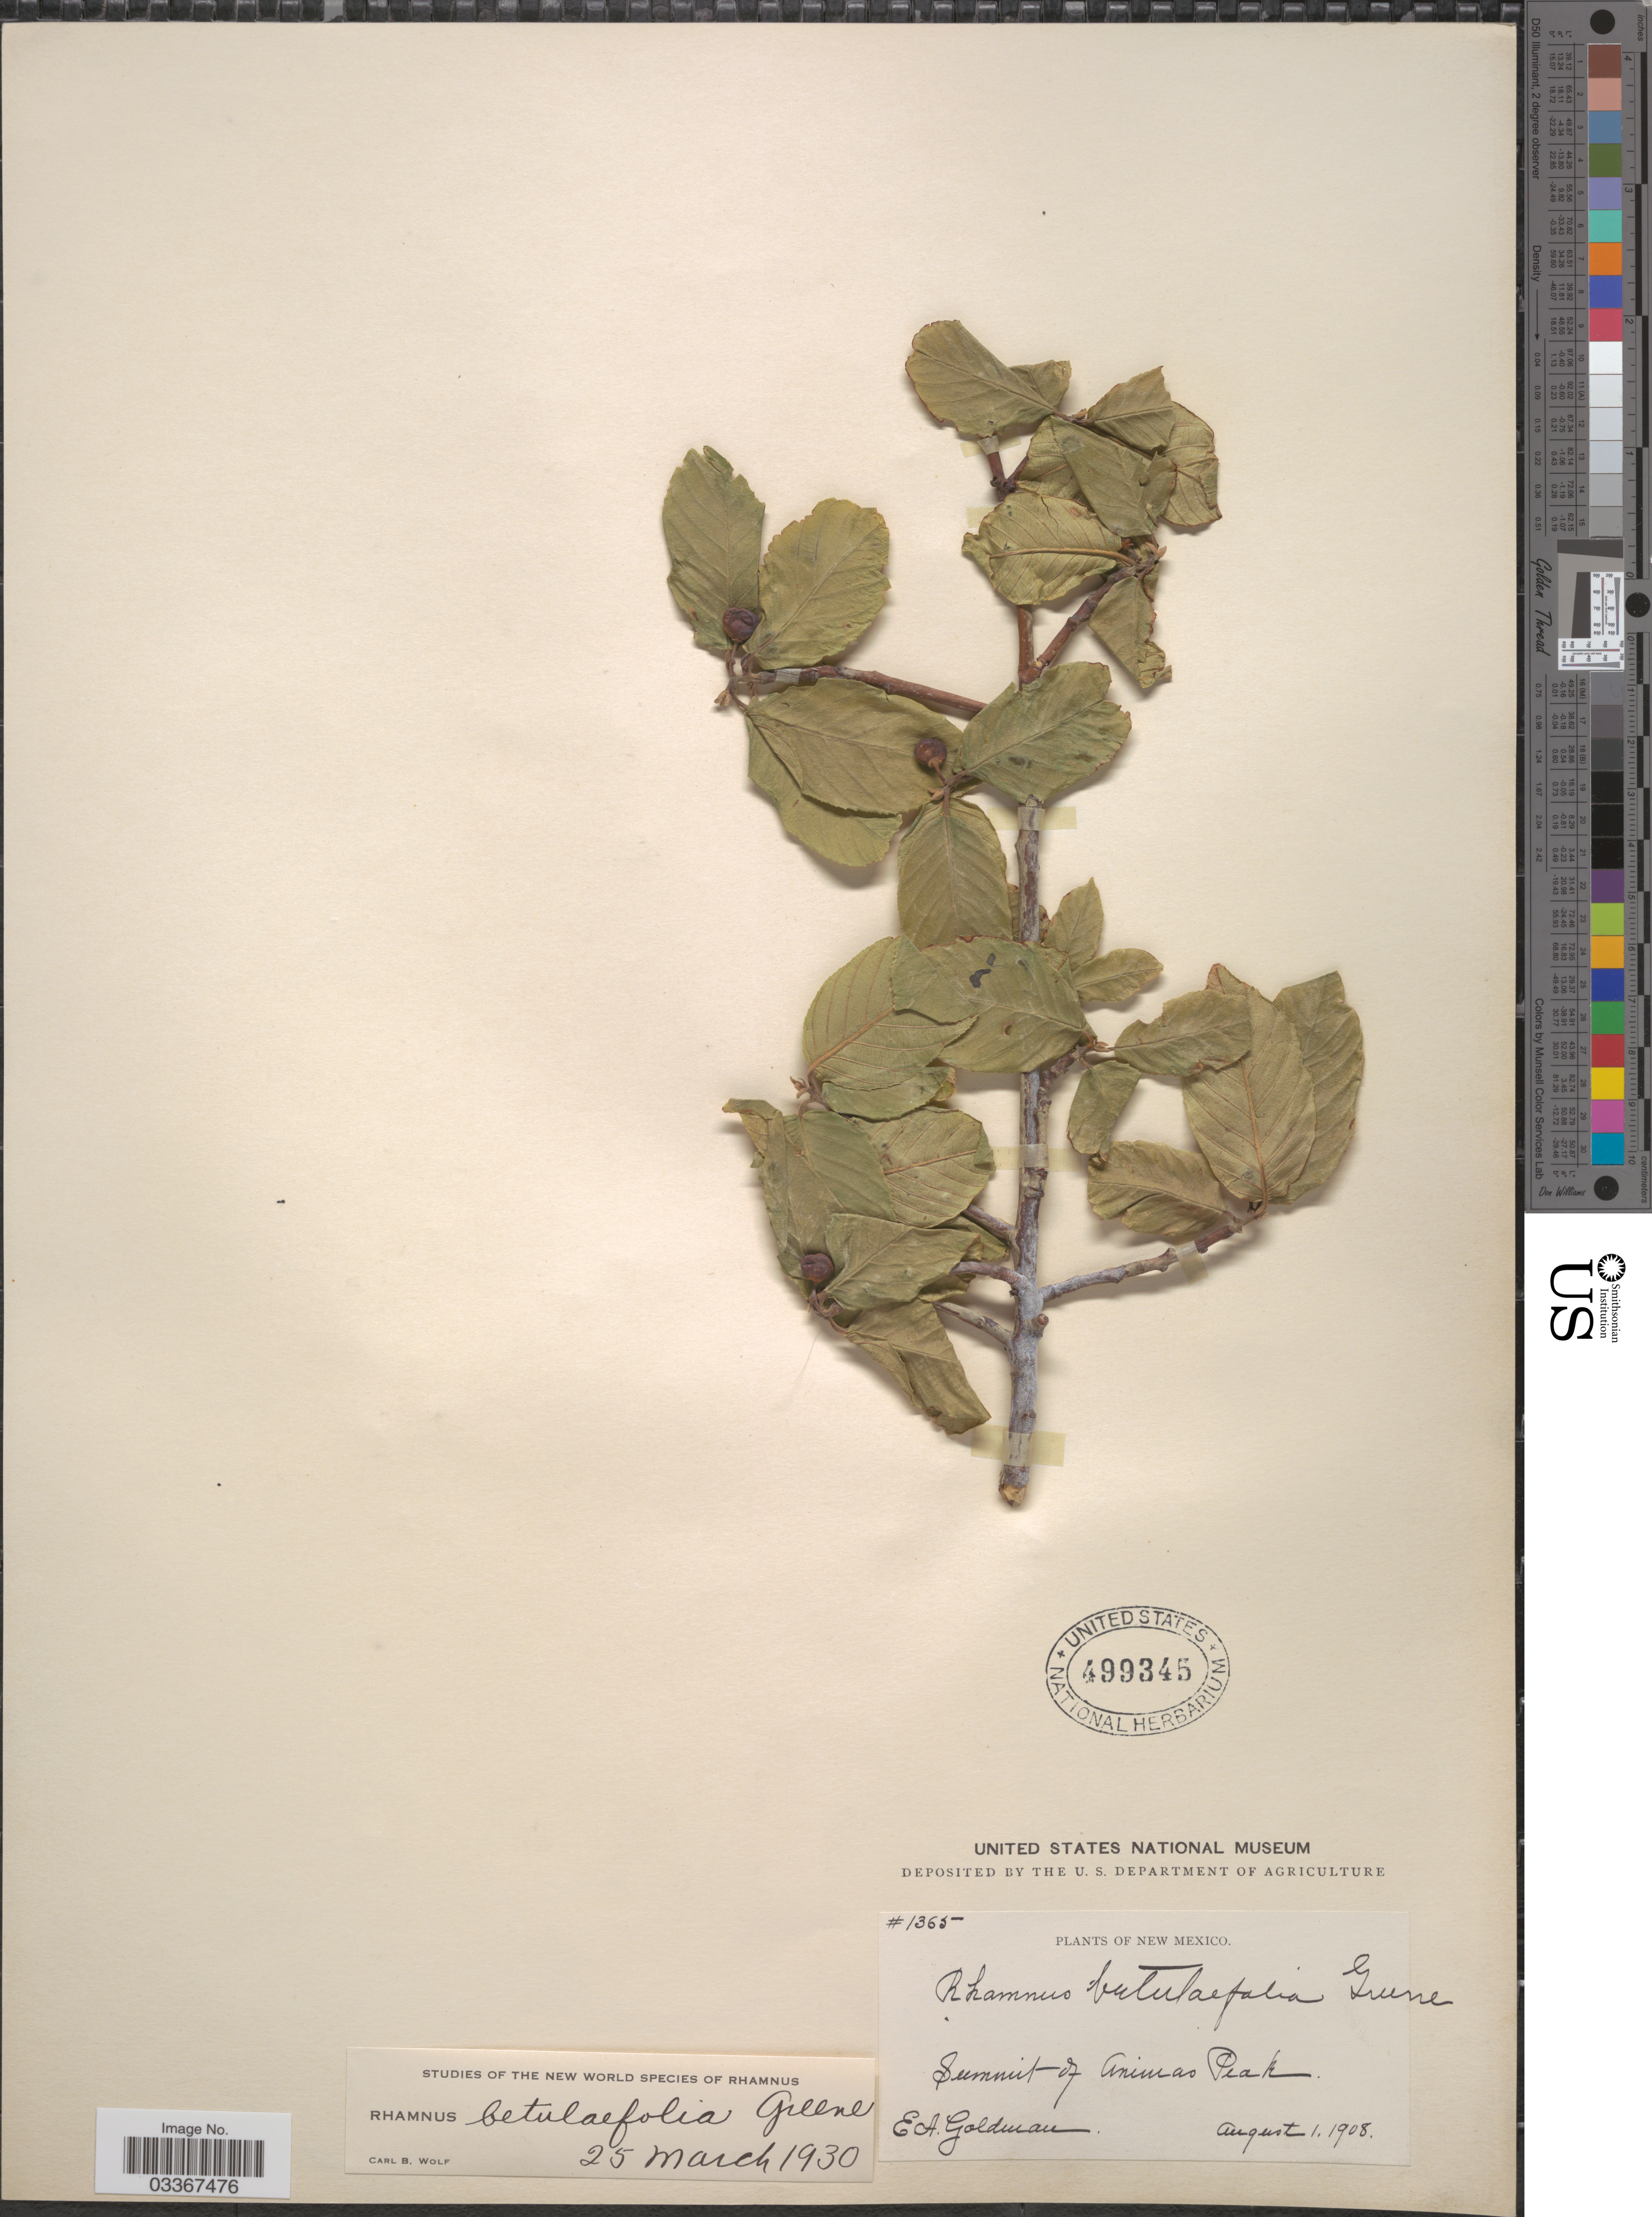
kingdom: Plantae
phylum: Tracheophyta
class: Magnoliopsida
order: Rosales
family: Rhamnaceae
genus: Frangula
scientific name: Frangula betulifolia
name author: (Greene) Grubov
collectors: E. A. Goldman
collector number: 1365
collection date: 1908-08-01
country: United States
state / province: New Mexico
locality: Summit of Animas Peak.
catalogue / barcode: US 499345